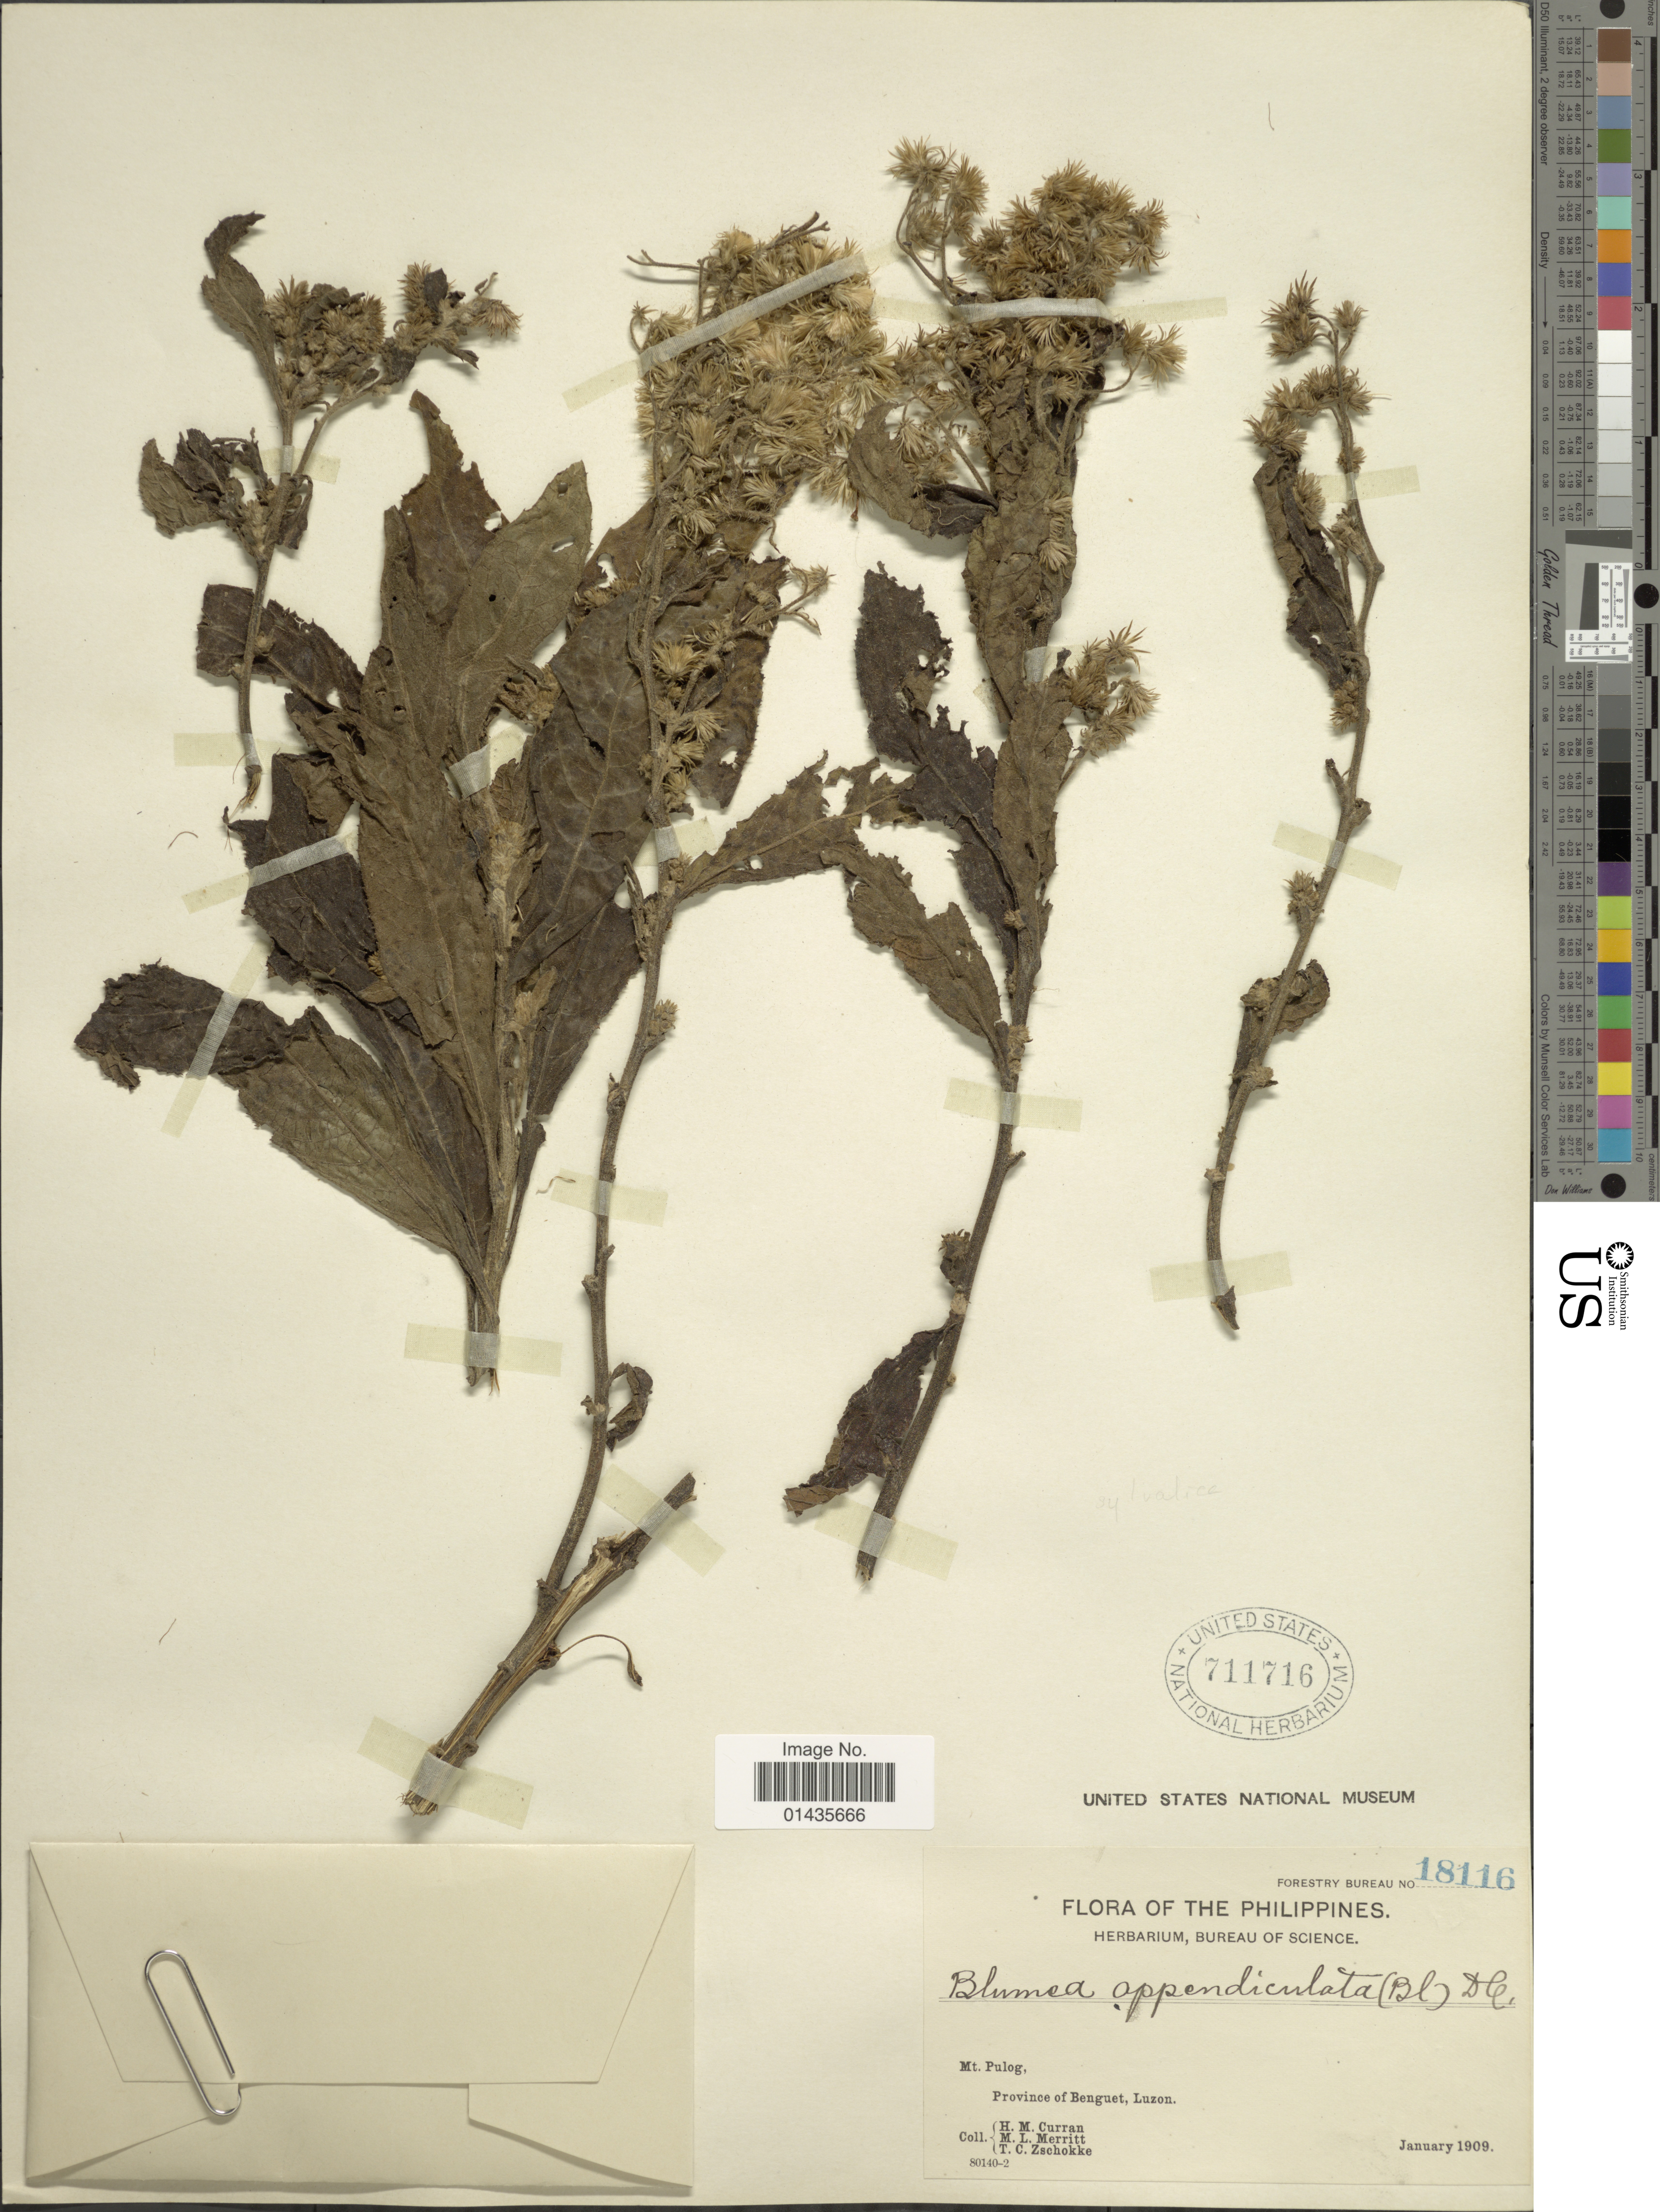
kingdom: Plantae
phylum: Tracheophyta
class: Magnoliopsida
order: Asterales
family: Asteraceae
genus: Blumea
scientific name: Blumea appendiculata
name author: DC.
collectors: H. M. Curran, M. L. Merritt & T. C. Zschokke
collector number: Forestry Bureau 18116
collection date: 1909-01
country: Philippines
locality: Mt. Pulog, Province of Benguet, Luzon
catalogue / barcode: US 711716